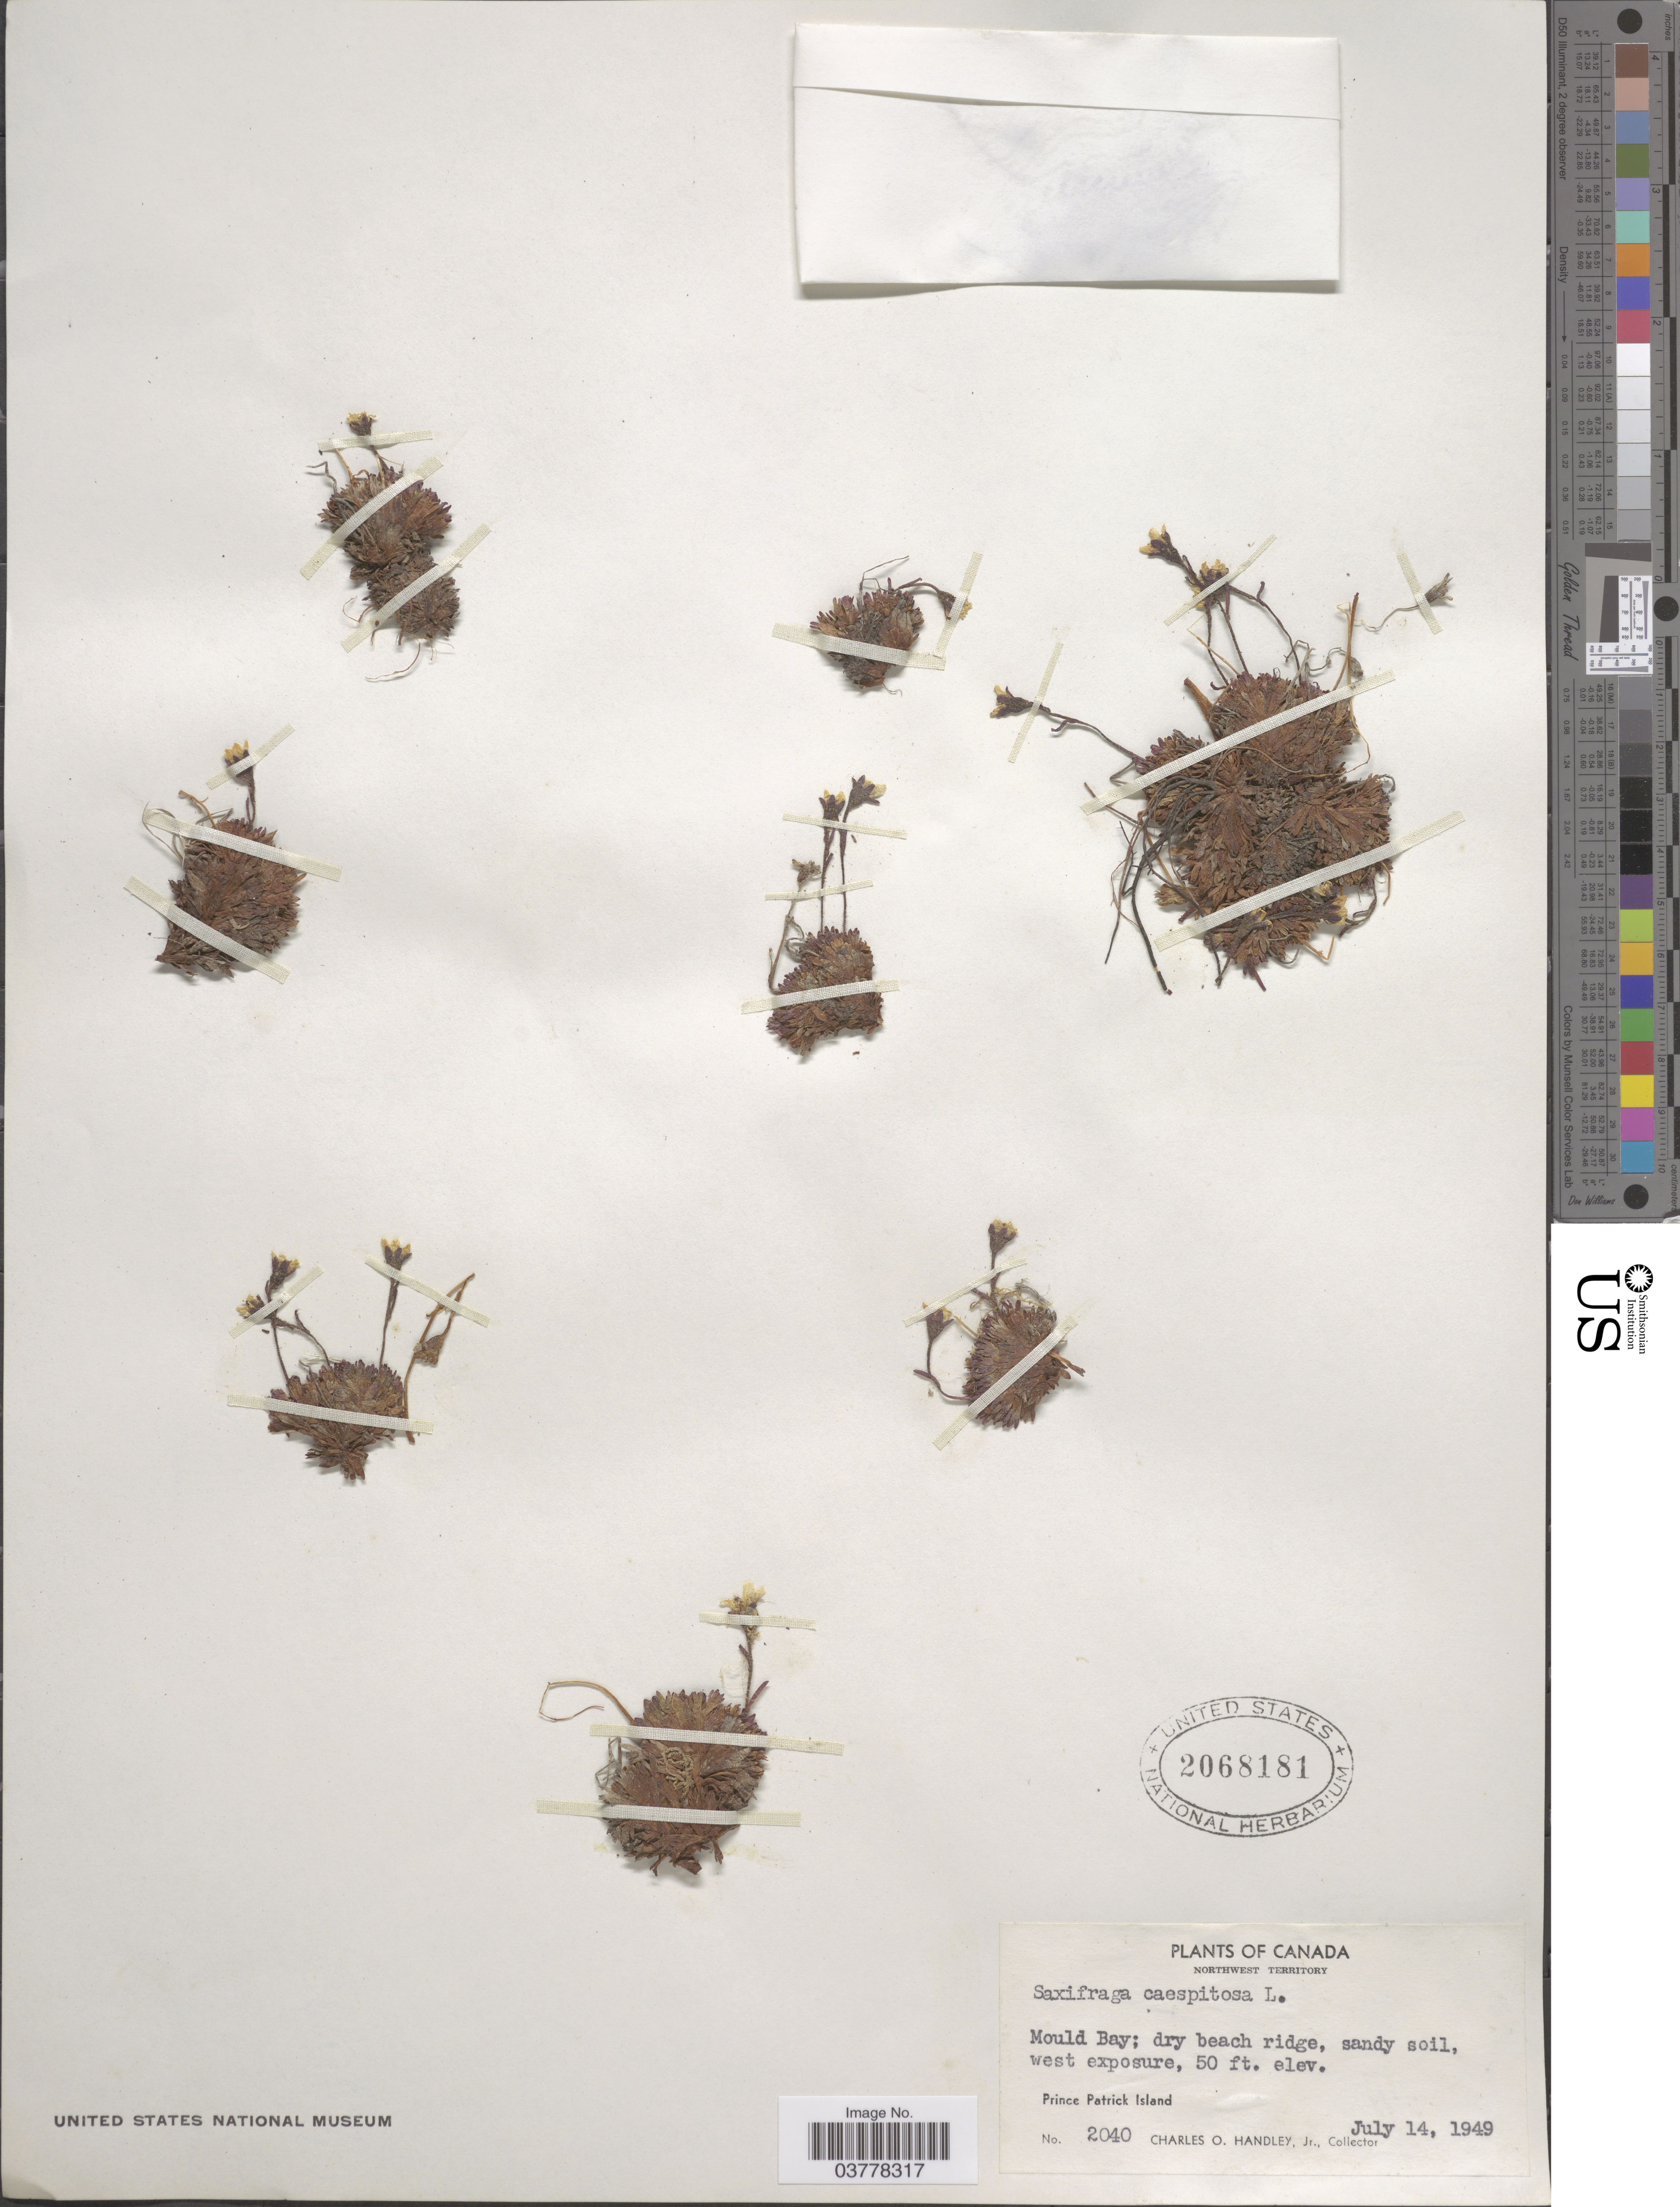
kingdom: Plantae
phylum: Tracheophyta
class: Magnoliopsida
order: Saxifragales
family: Saxifragaceae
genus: Saxifraga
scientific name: Saxifraga caespitosa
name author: L.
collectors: C. Handley Jr.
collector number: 2040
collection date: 1949-07-14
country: Canada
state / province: Northwest Territories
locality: Mould Bay. Prince Patrick Island.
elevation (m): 15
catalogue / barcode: US 2068181